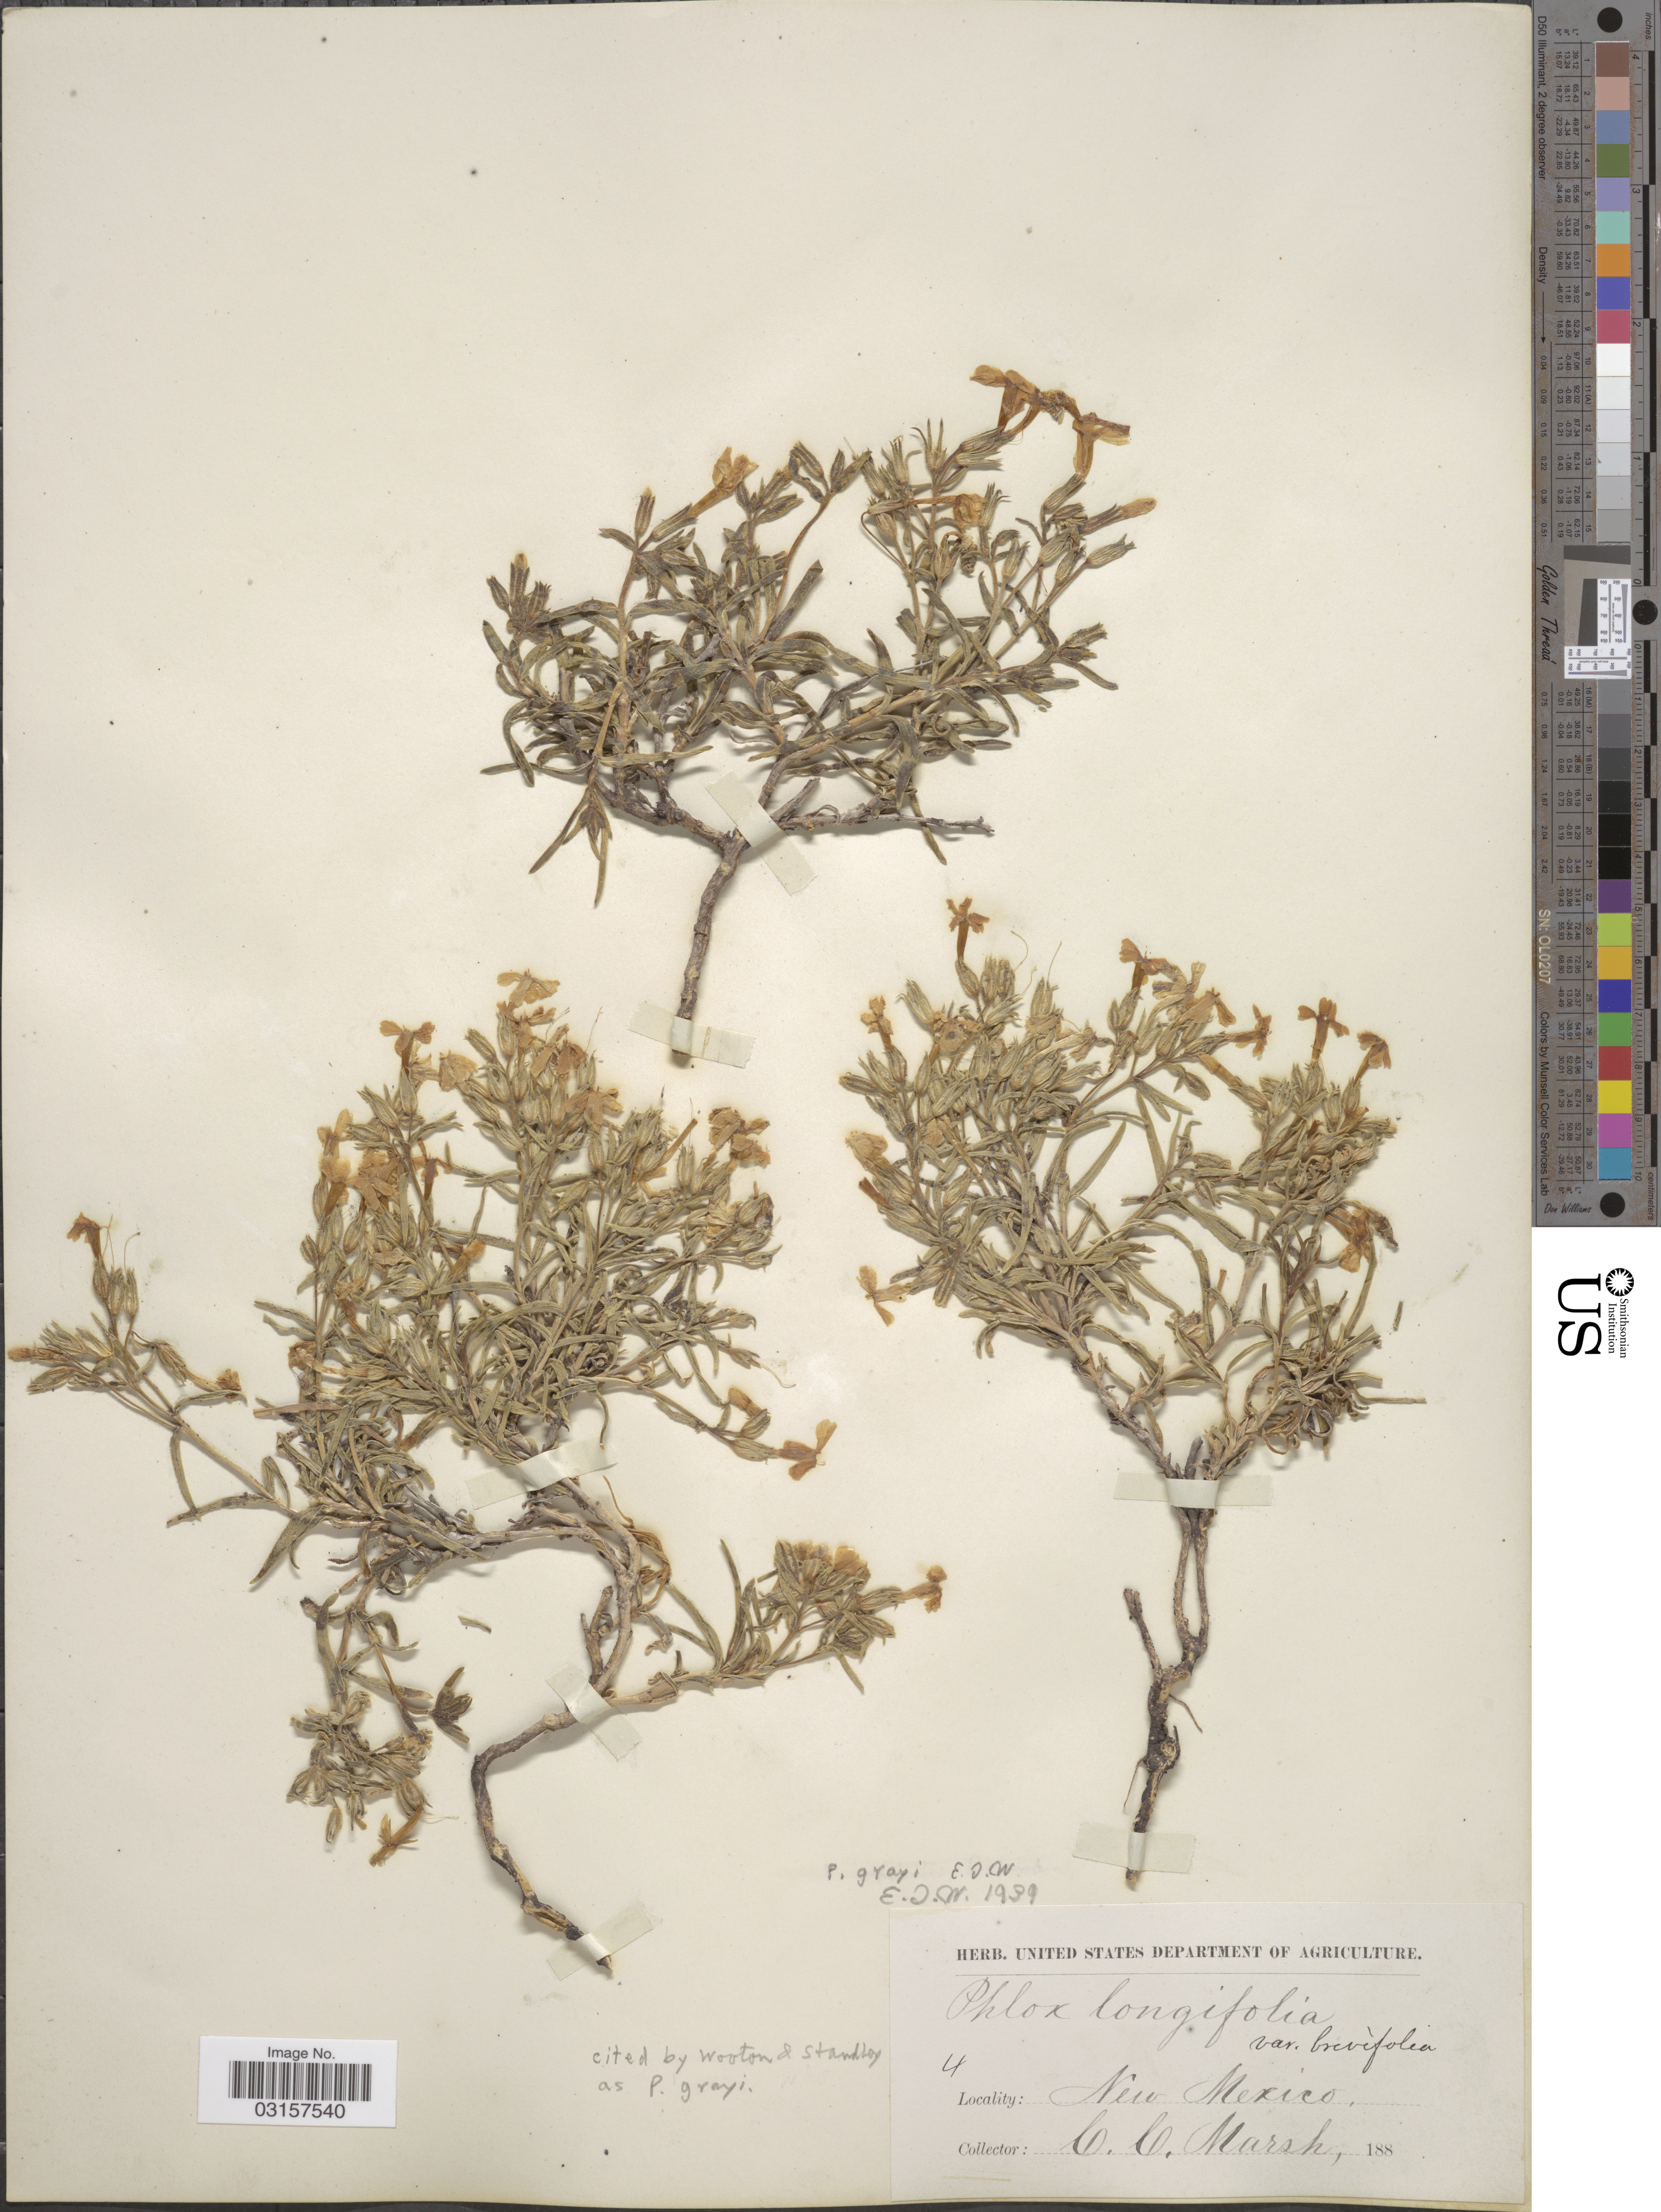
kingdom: Plantae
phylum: Tracheophyta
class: Magnoliopsida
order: Ericales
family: Polemoniaceae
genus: Phlox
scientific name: Phlox stansburyi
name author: (Torr.) A. Heller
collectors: C. C. Marsh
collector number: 4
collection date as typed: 188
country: United States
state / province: New Mexico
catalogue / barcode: US 103205